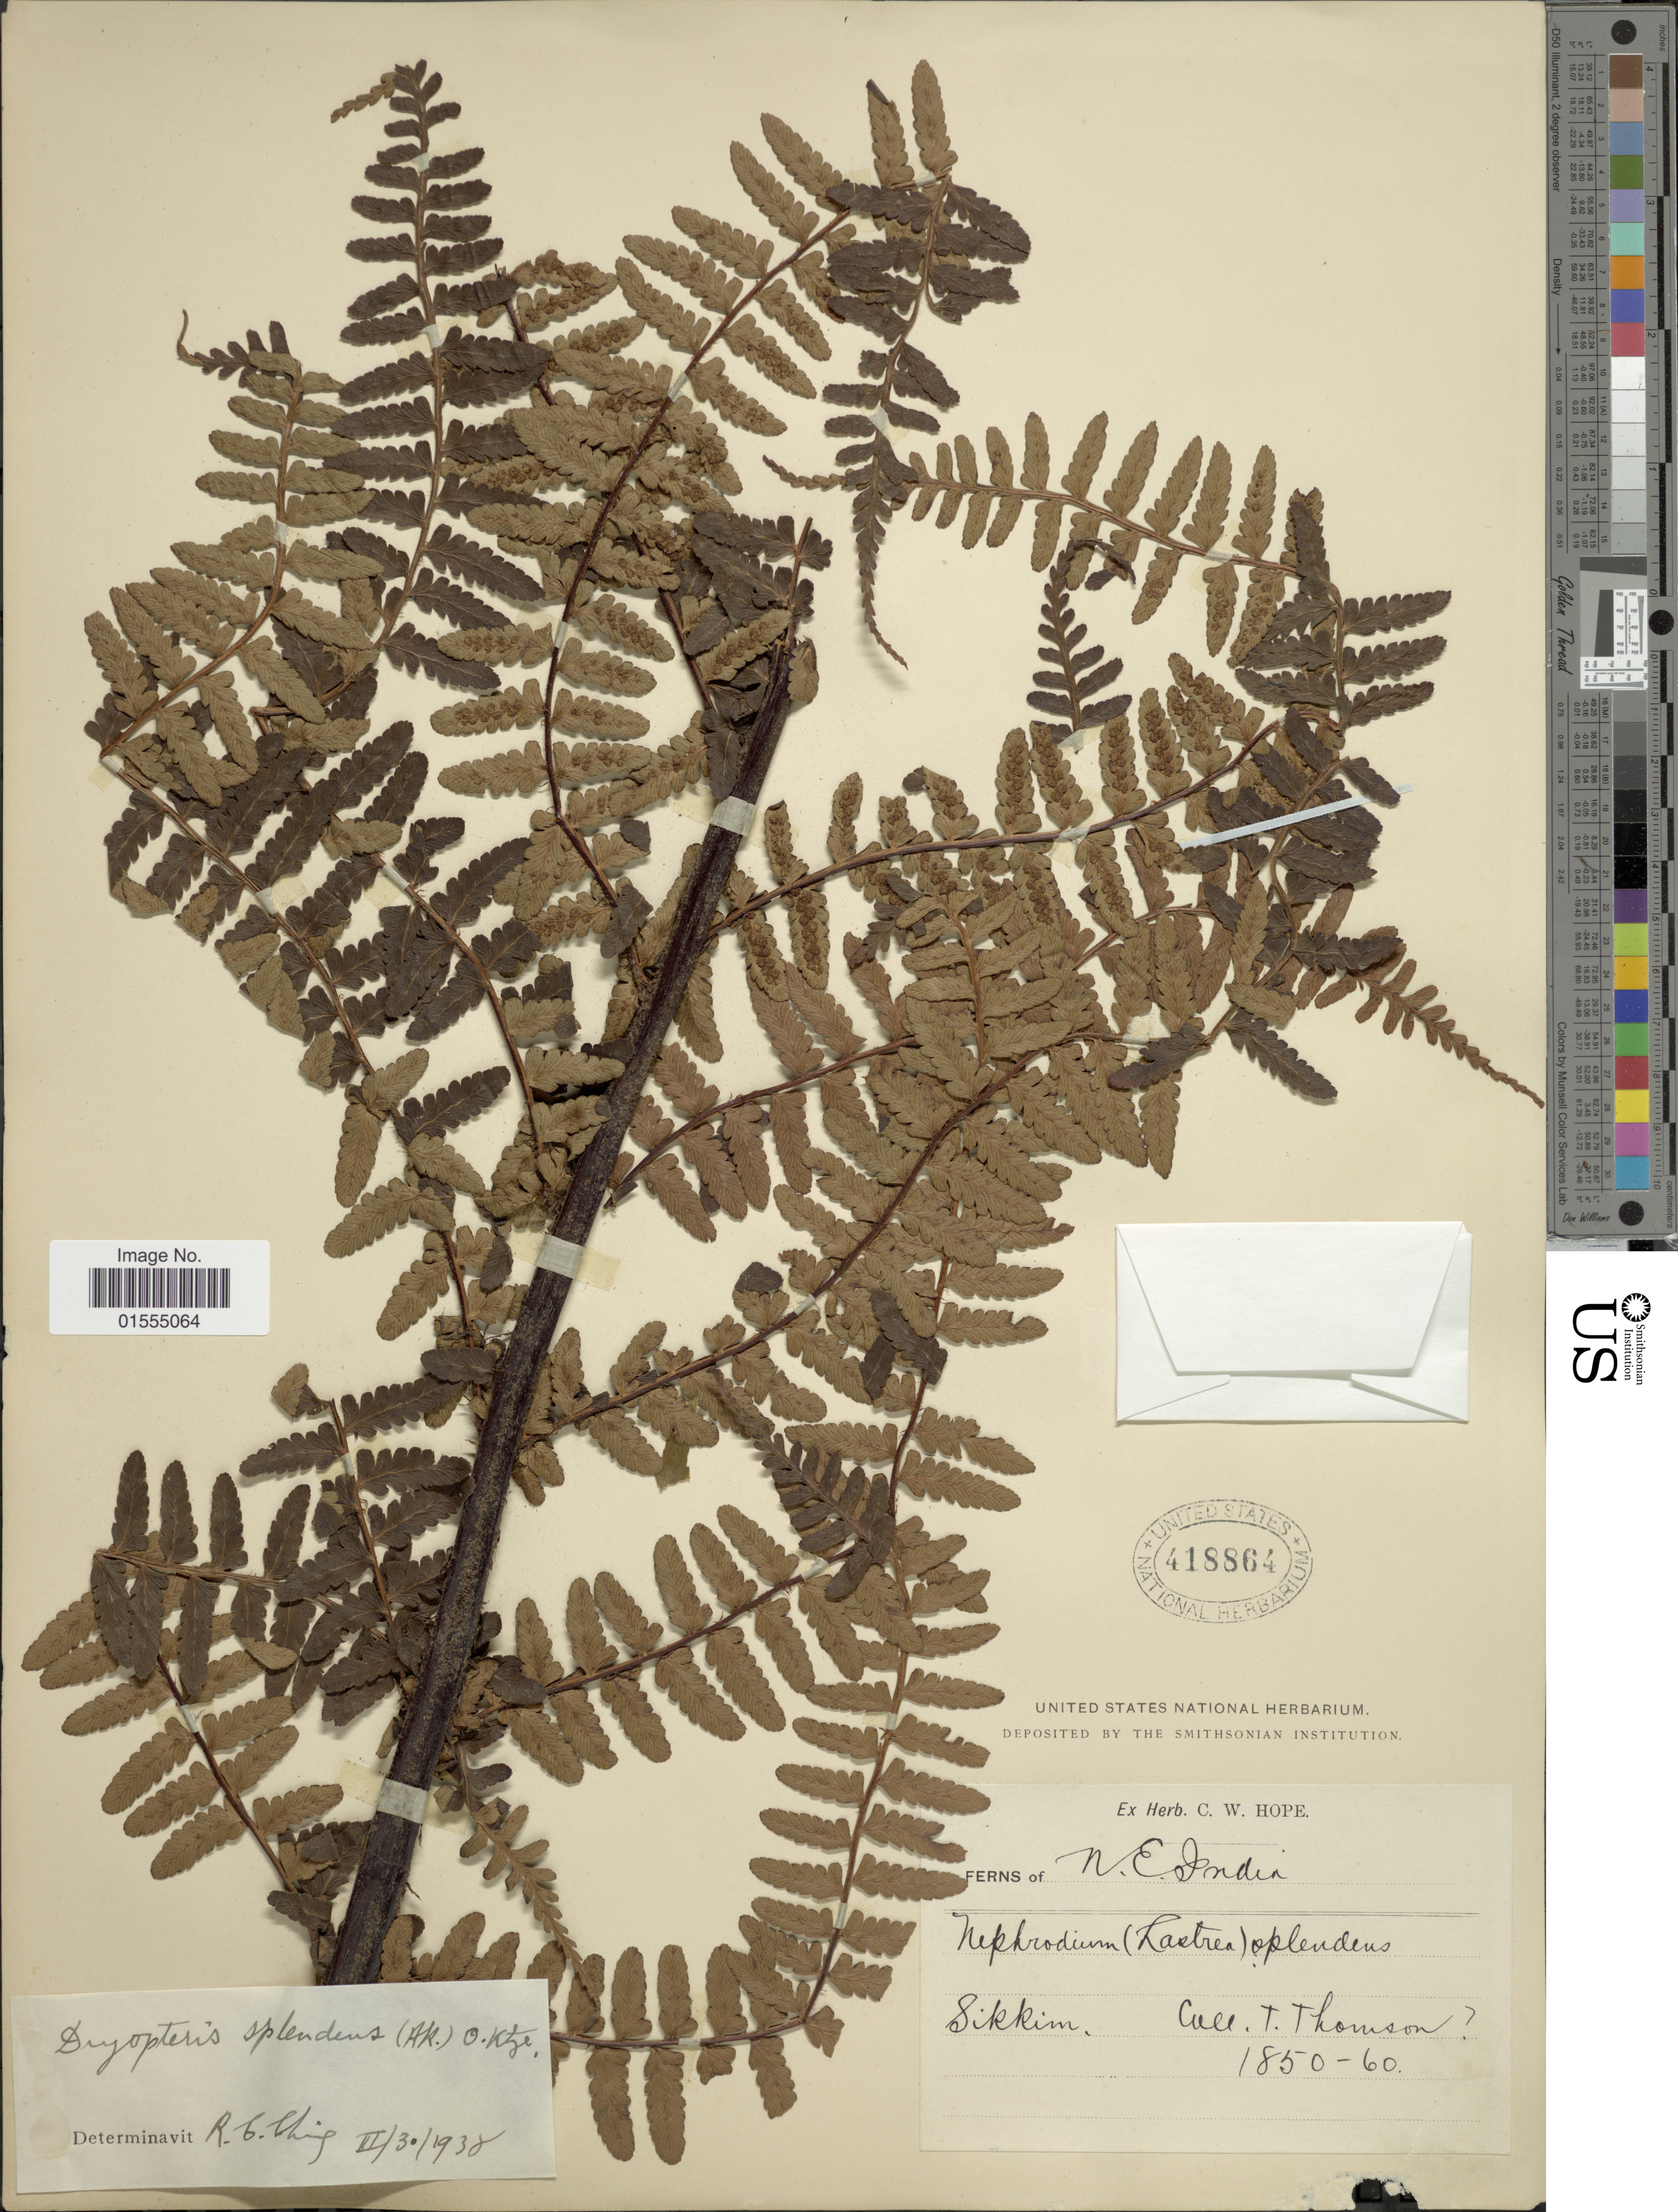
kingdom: Plantae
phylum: Tracheophyta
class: Polypodiopsida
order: Polypodiales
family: Dryopteridaceae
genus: Dryopteris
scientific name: Dryopteris splendens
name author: (Hook.) Kuntze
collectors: T. Thomson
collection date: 1850/1860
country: India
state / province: Sikkim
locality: N. E. India, Sikkim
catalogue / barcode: US 418864